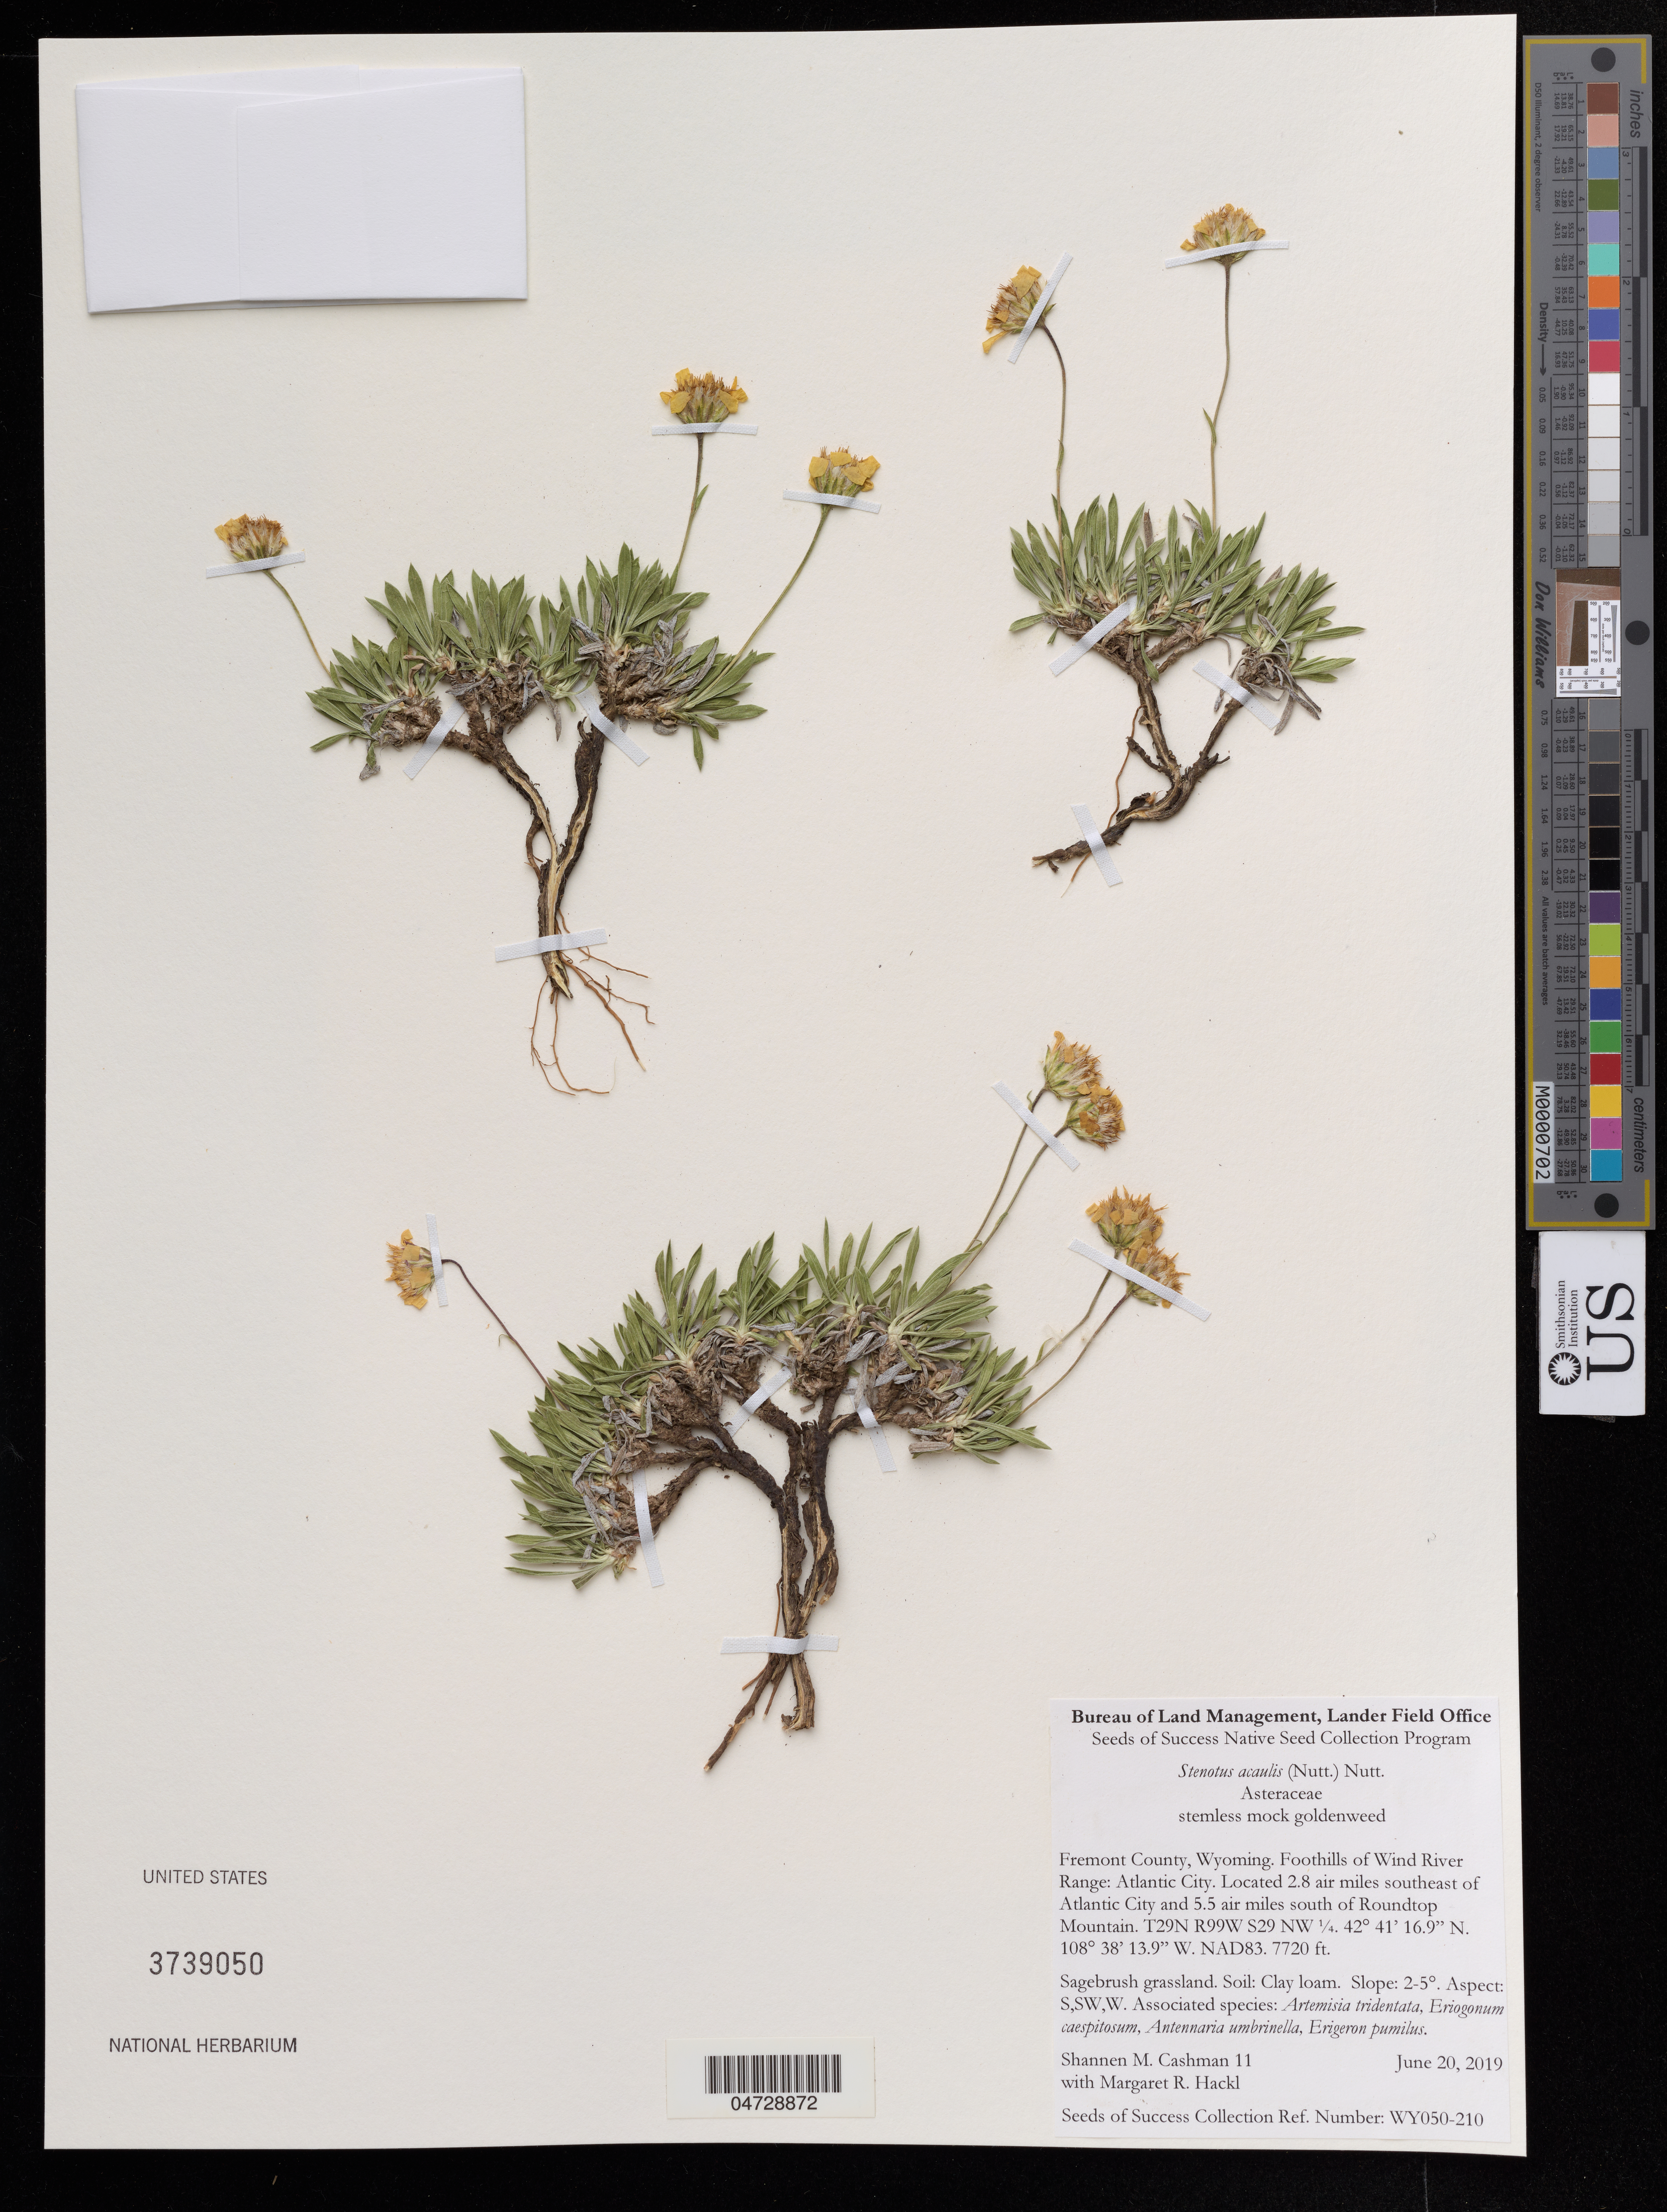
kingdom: Plantae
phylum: Tracheophyta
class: Magnoliopsida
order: Asterales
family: Asteraceae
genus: Stenotus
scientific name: Stenotus acaulis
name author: (Nutt.) Nutt.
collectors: S. Cashman & M. Hackl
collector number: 11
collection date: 2019-06-20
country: United States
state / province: Wyoming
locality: Fremont County, Foothills of Wind River Range: Atlantic City, Located 2.8 air miles southeast of Atlantic City and 5.5 air miles south of Roundtop Mountain.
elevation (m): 2353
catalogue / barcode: US 3739050